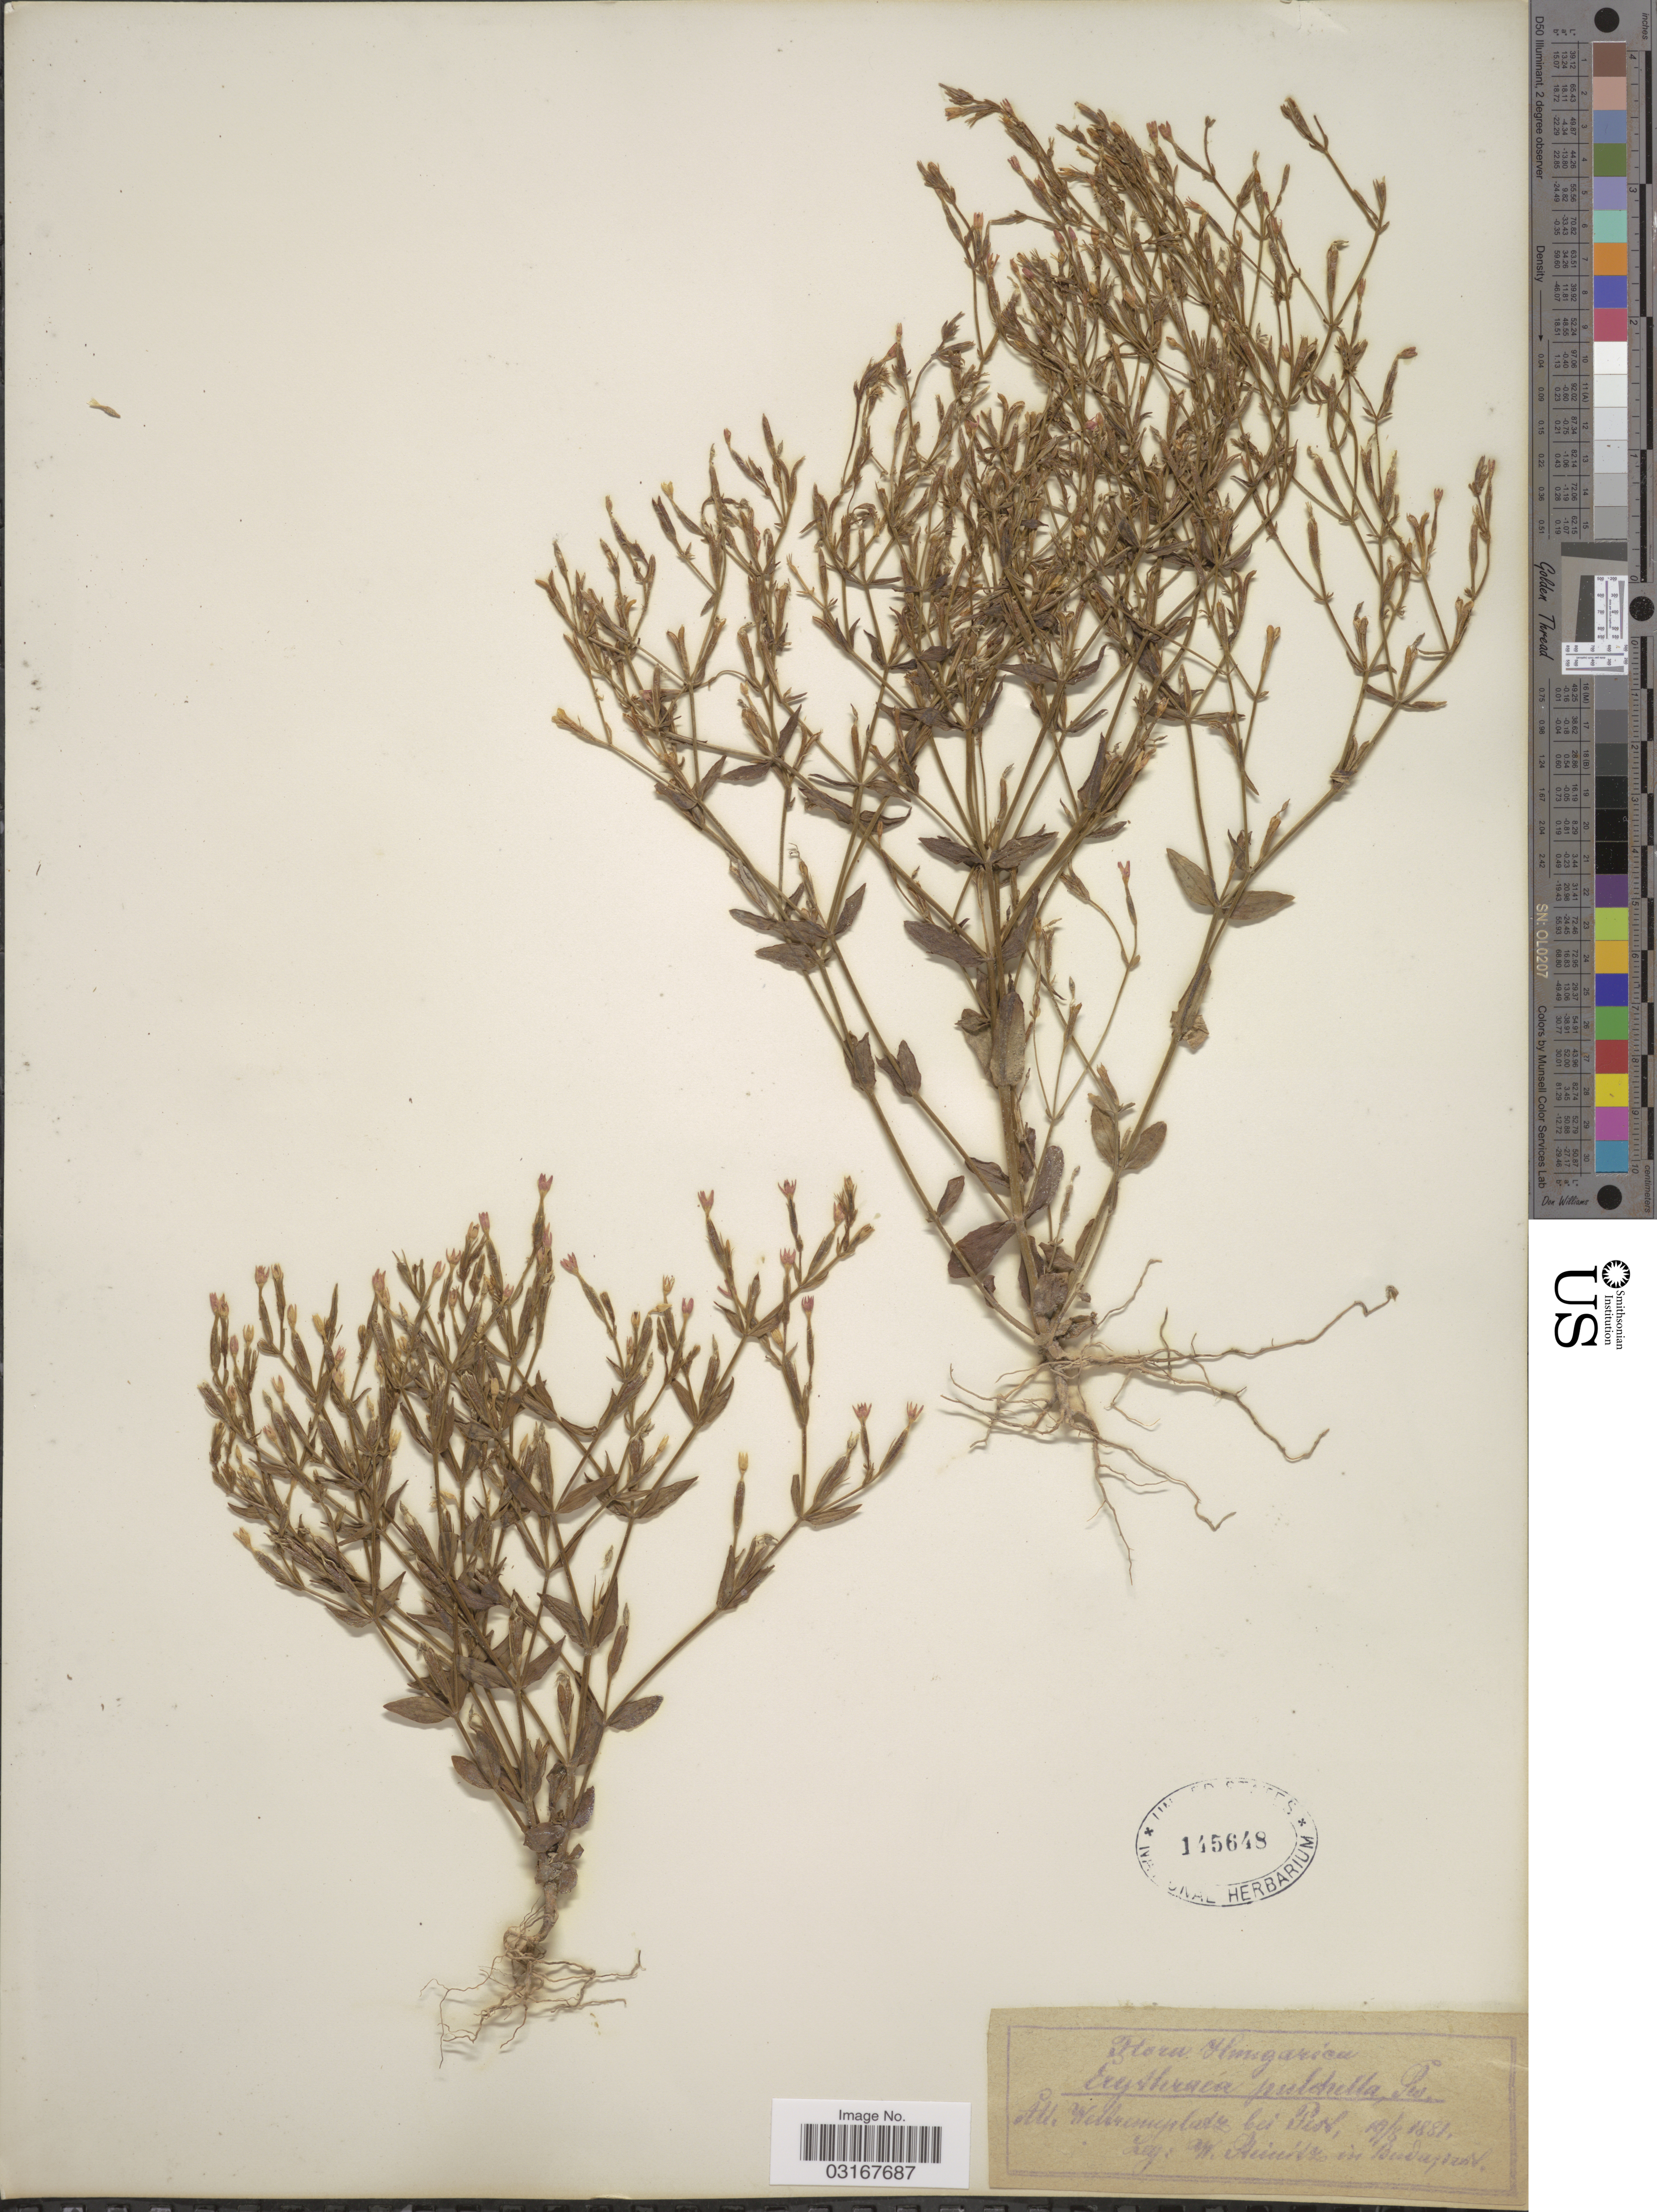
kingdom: Plantae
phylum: Tracheophyta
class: Magnoliopsida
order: Gentianales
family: Gentianaceae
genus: Centaurium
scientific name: Centaurium pulchellum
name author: (Sw.) Druce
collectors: W. Steinitz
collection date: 1881-08-19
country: Hungary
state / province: Budapest, Capital District of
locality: Hungarica. Alt Welbrengplatz beu Tcol. [interpreted]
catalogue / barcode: US 145648